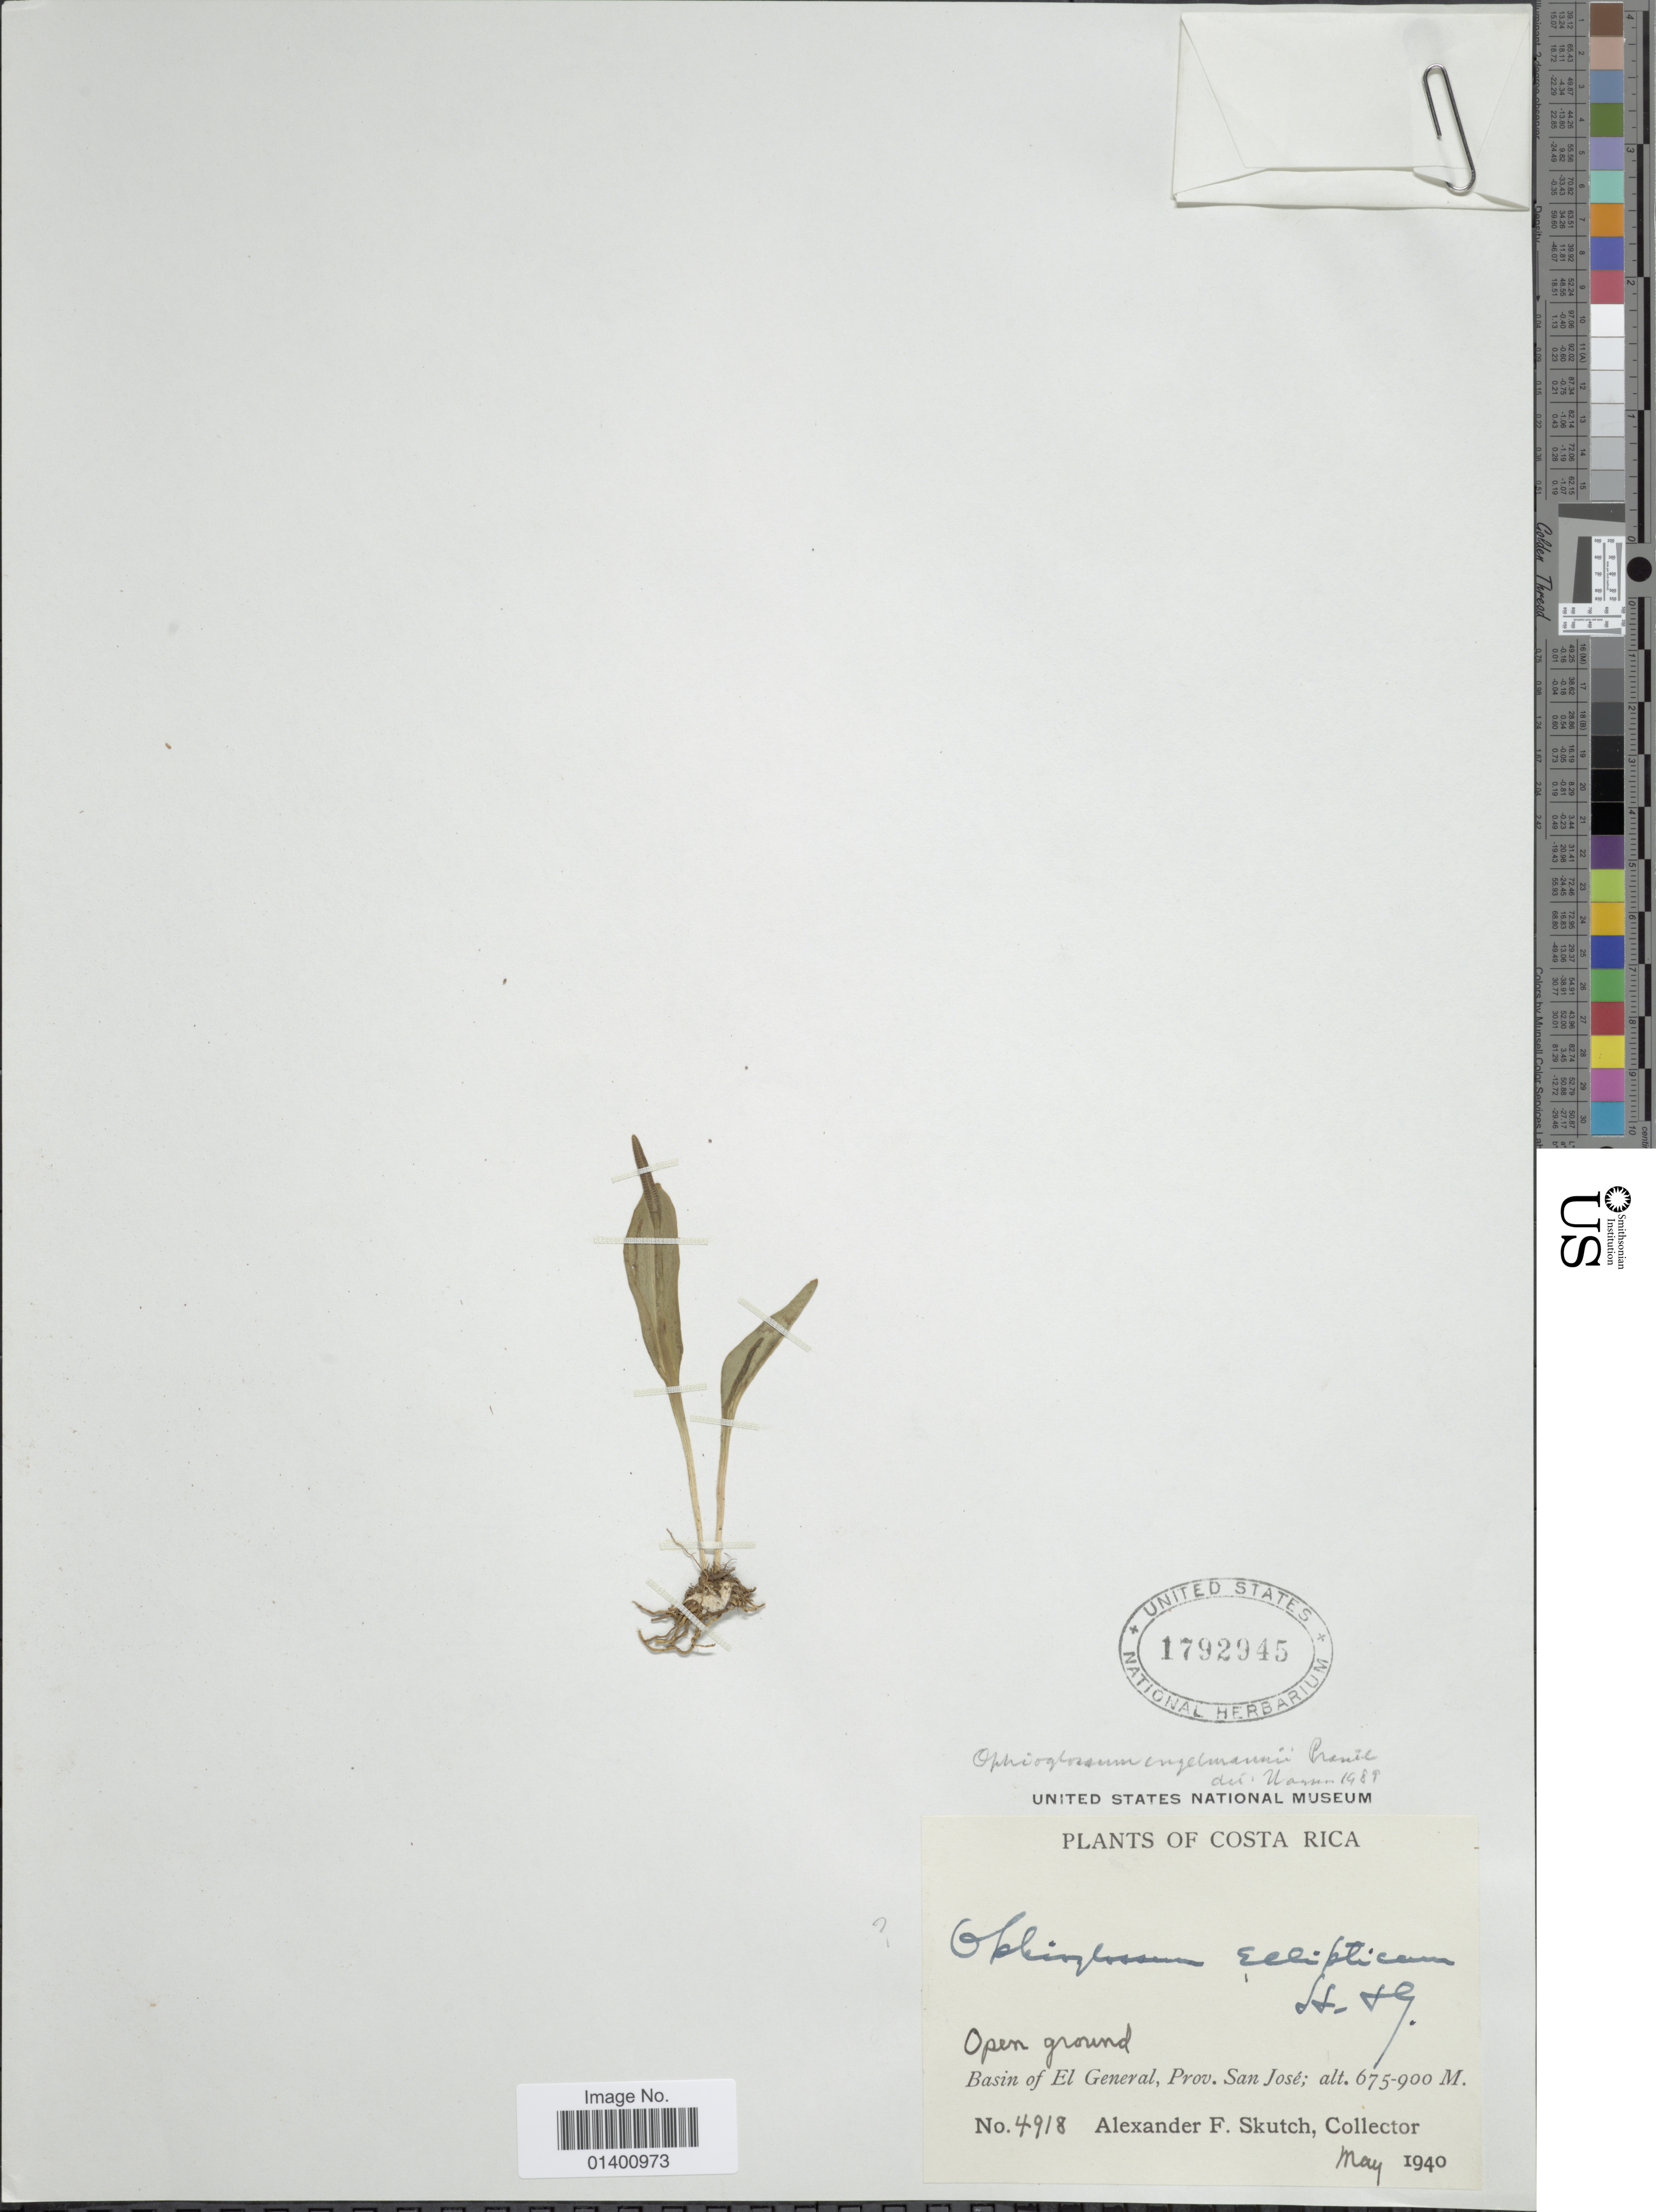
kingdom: Plantae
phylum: Tracheophyta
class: Polypodiopsida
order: Ophioglossales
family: Ophioglossaceae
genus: Ophioglossum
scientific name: Ophioglossum engelmannii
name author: Prantl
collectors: A. F. Skutch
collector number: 4918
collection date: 1940-05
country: Costa Rica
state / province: San José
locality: Basin of El General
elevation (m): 675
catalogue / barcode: US 1792945